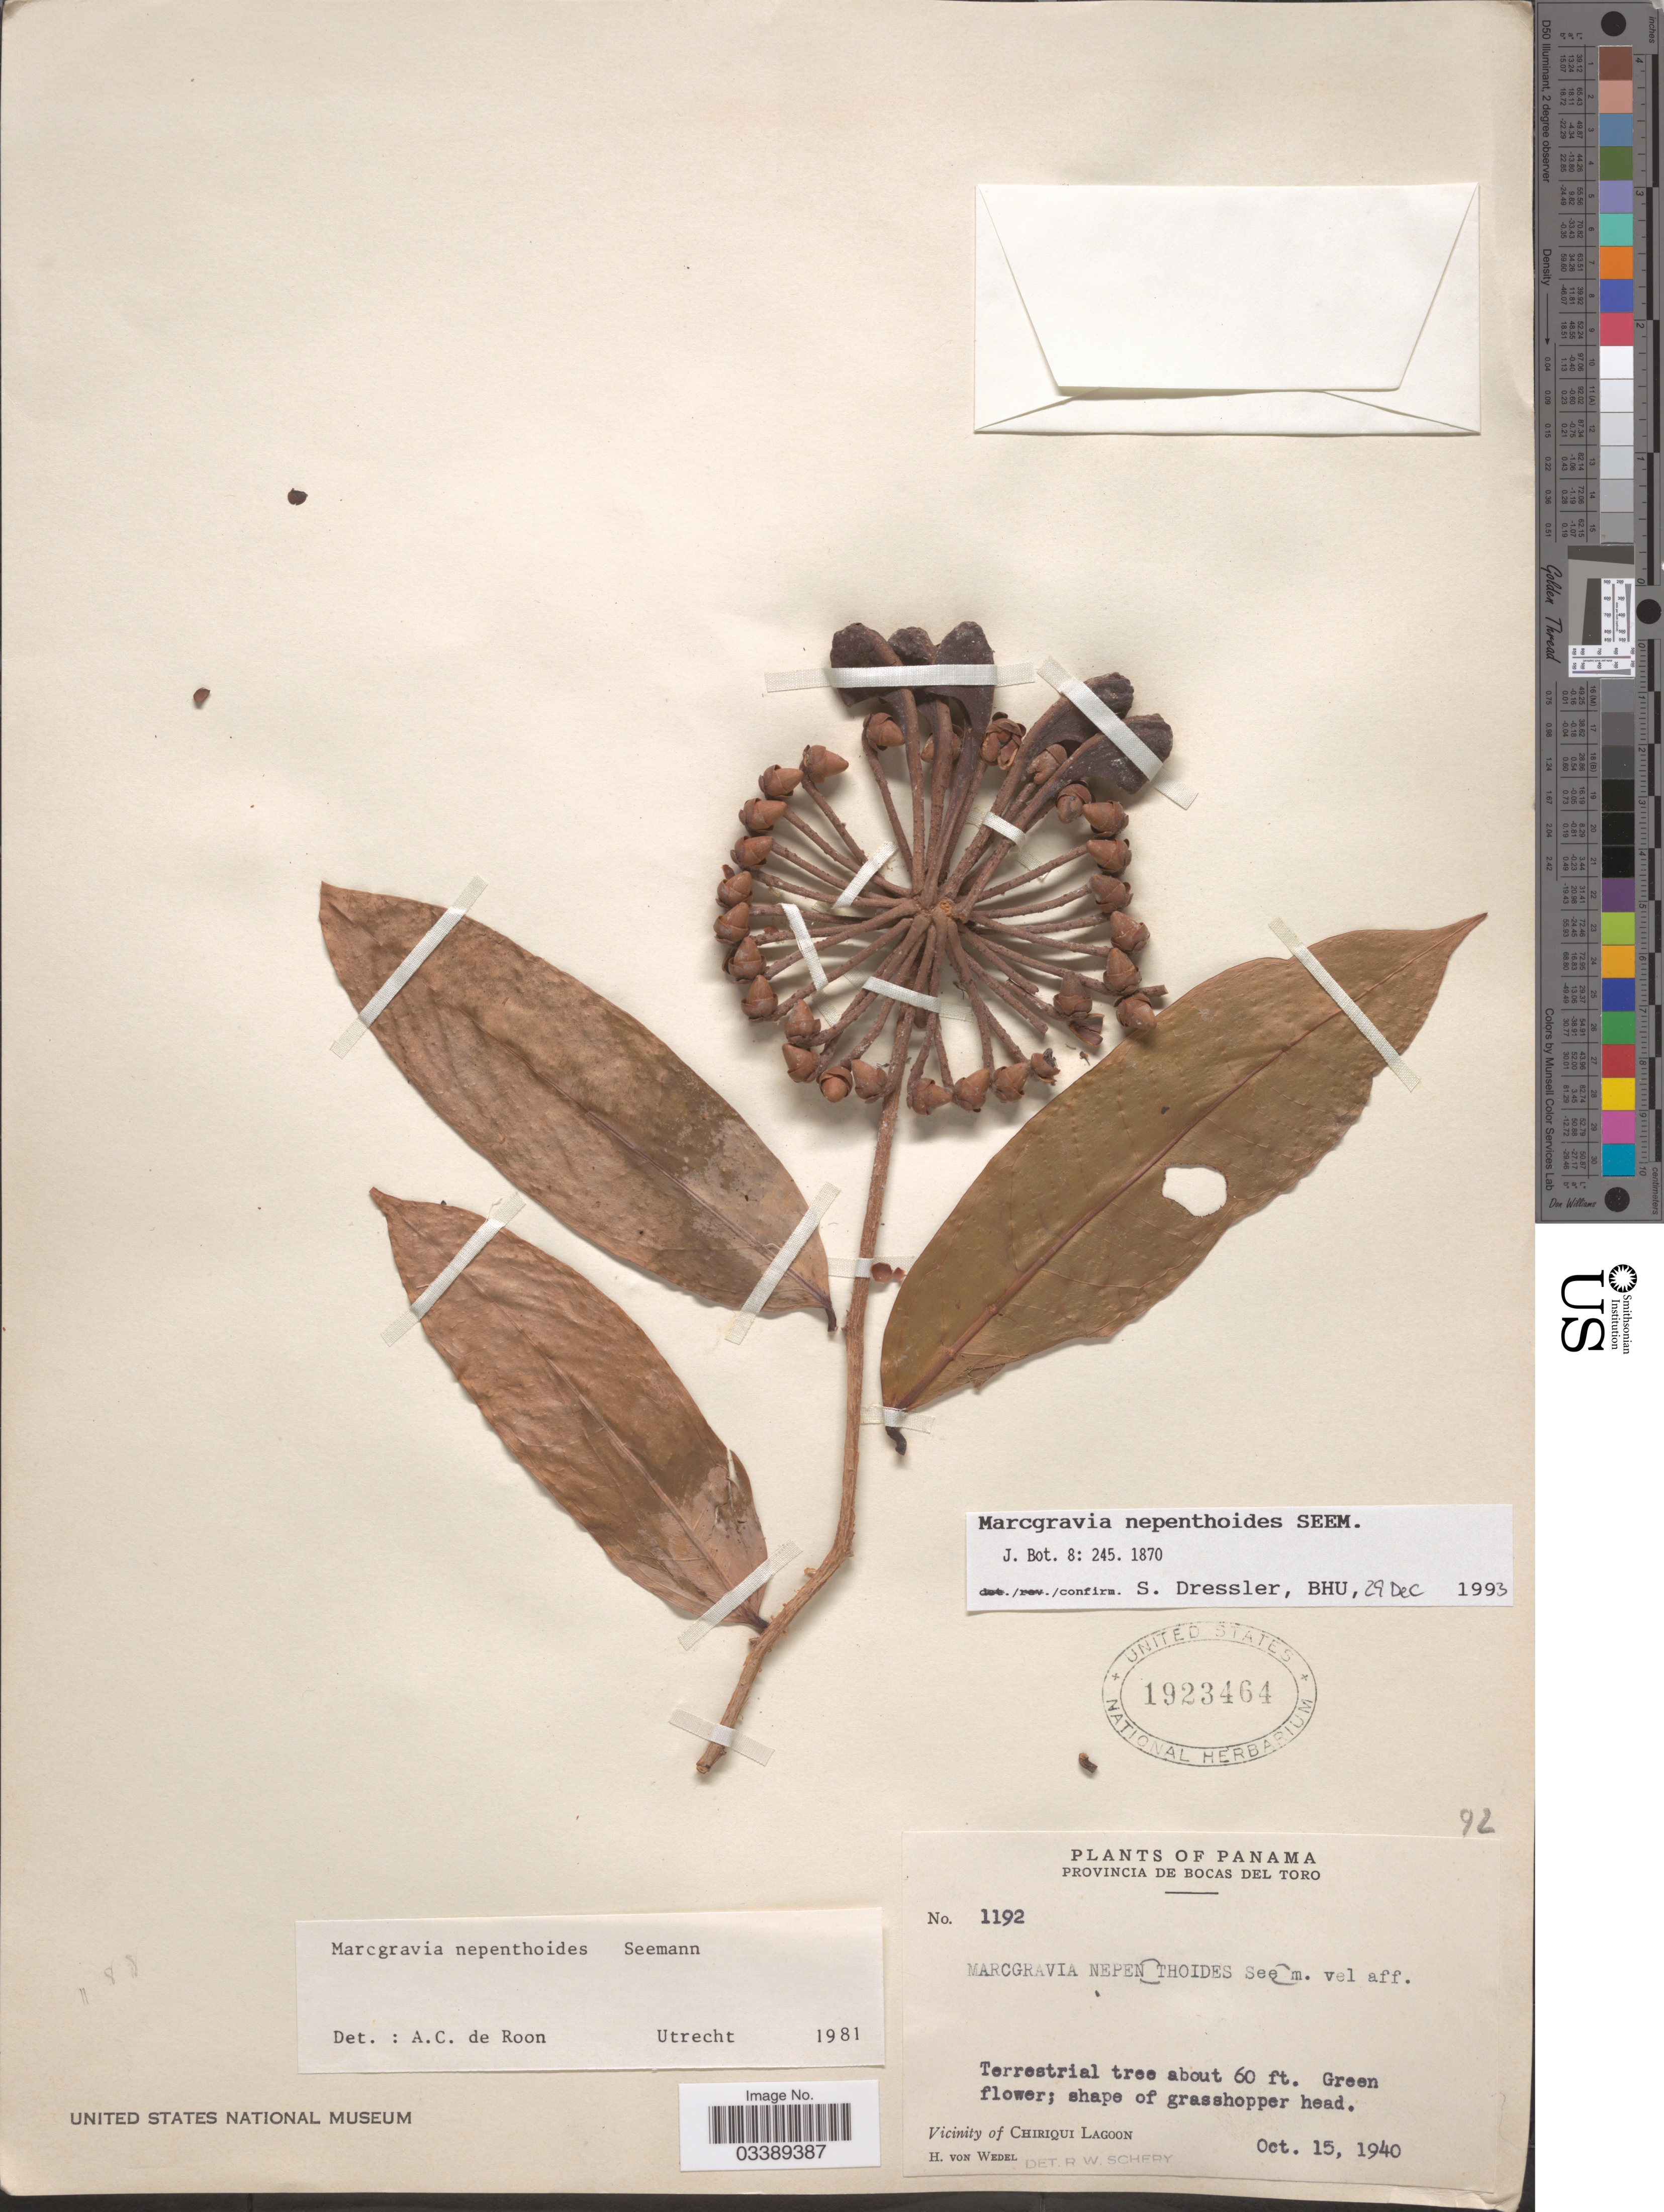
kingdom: Plantae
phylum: Tracheophyta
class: Magnoliopsida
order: Ericales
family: Marcgraviaceae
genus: Marcgravia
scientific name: Marcgravia nepenthoides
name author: Seem.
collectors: H. von Wedel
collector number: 1192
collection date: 1940-10-15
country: Panama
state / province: Bocas del Toro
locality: Vicinity of Chiriqui Lagoon.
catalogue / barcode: US 1923464